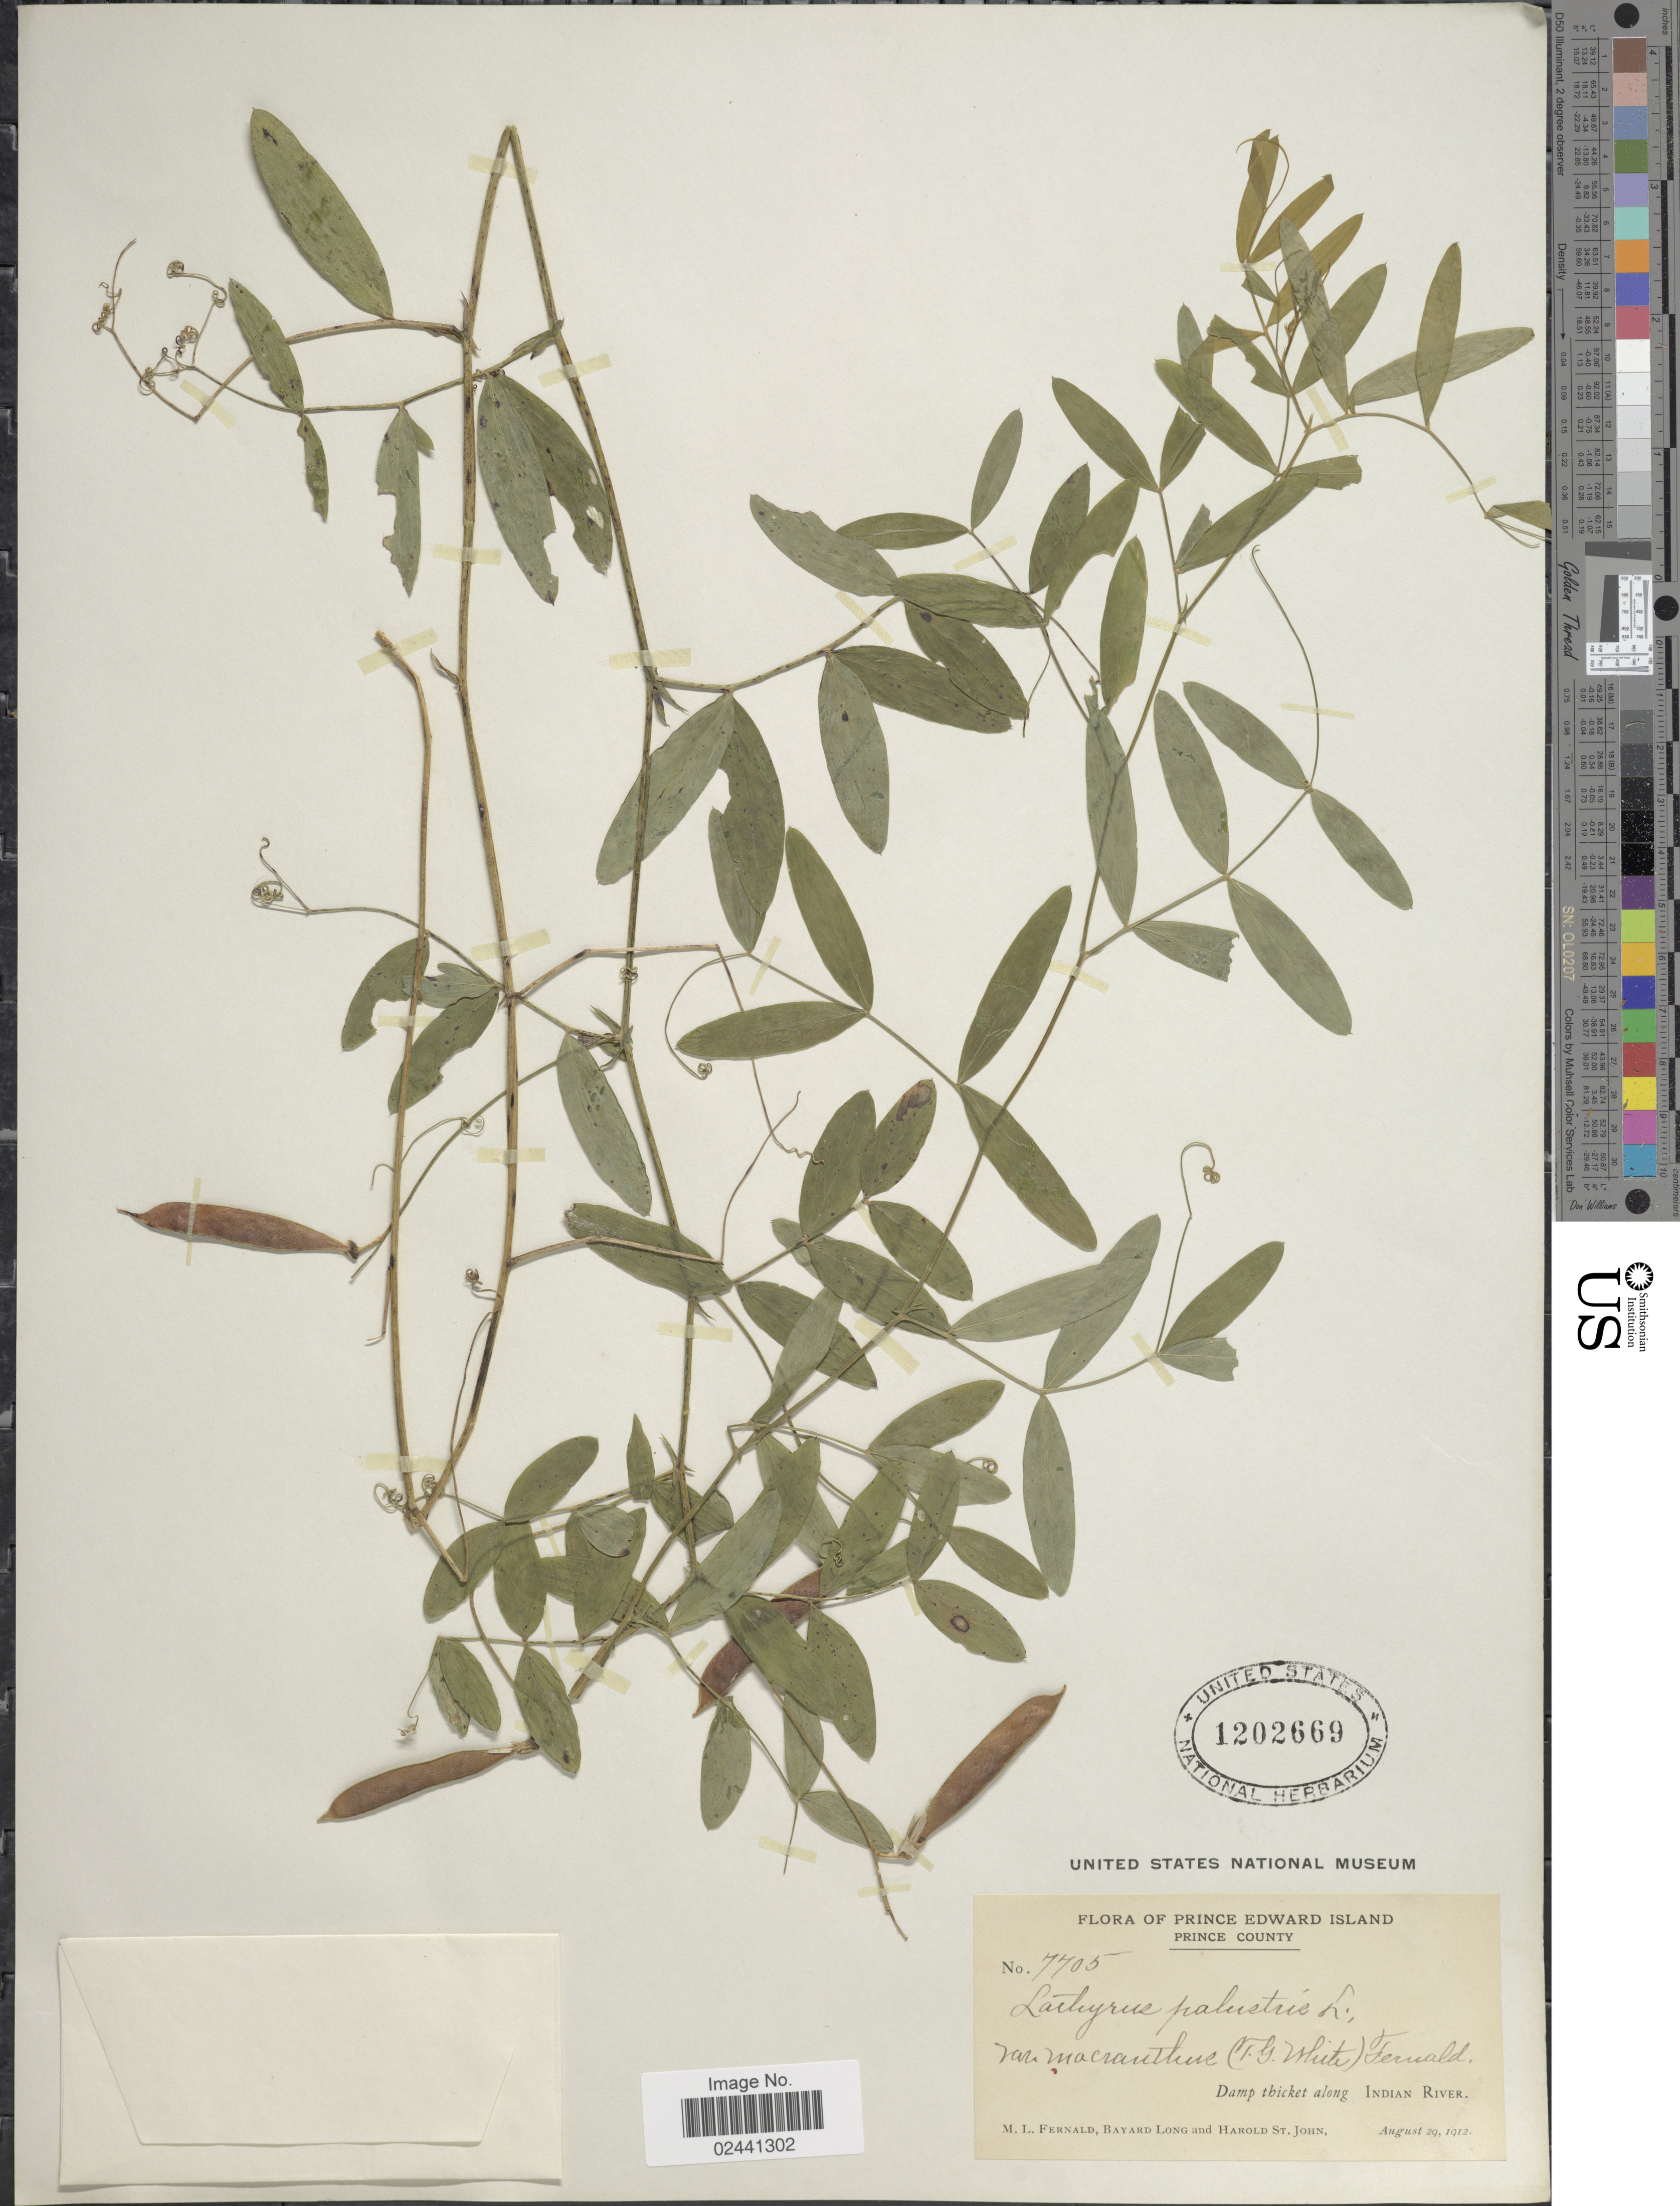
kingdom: Plantae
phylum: Tracheophyta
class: Magnoliopsida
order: Fabales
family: Fabaceae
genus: Lathyrus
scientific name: Lathyrus palustris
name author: L.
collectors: M. L. Fernald, B. Long & H. St. John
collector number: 7705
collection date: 1912-08-29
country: Canada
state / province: Prince Edward Island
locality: Prince County, Damp thicket along Indian River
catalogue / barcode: US 1202669